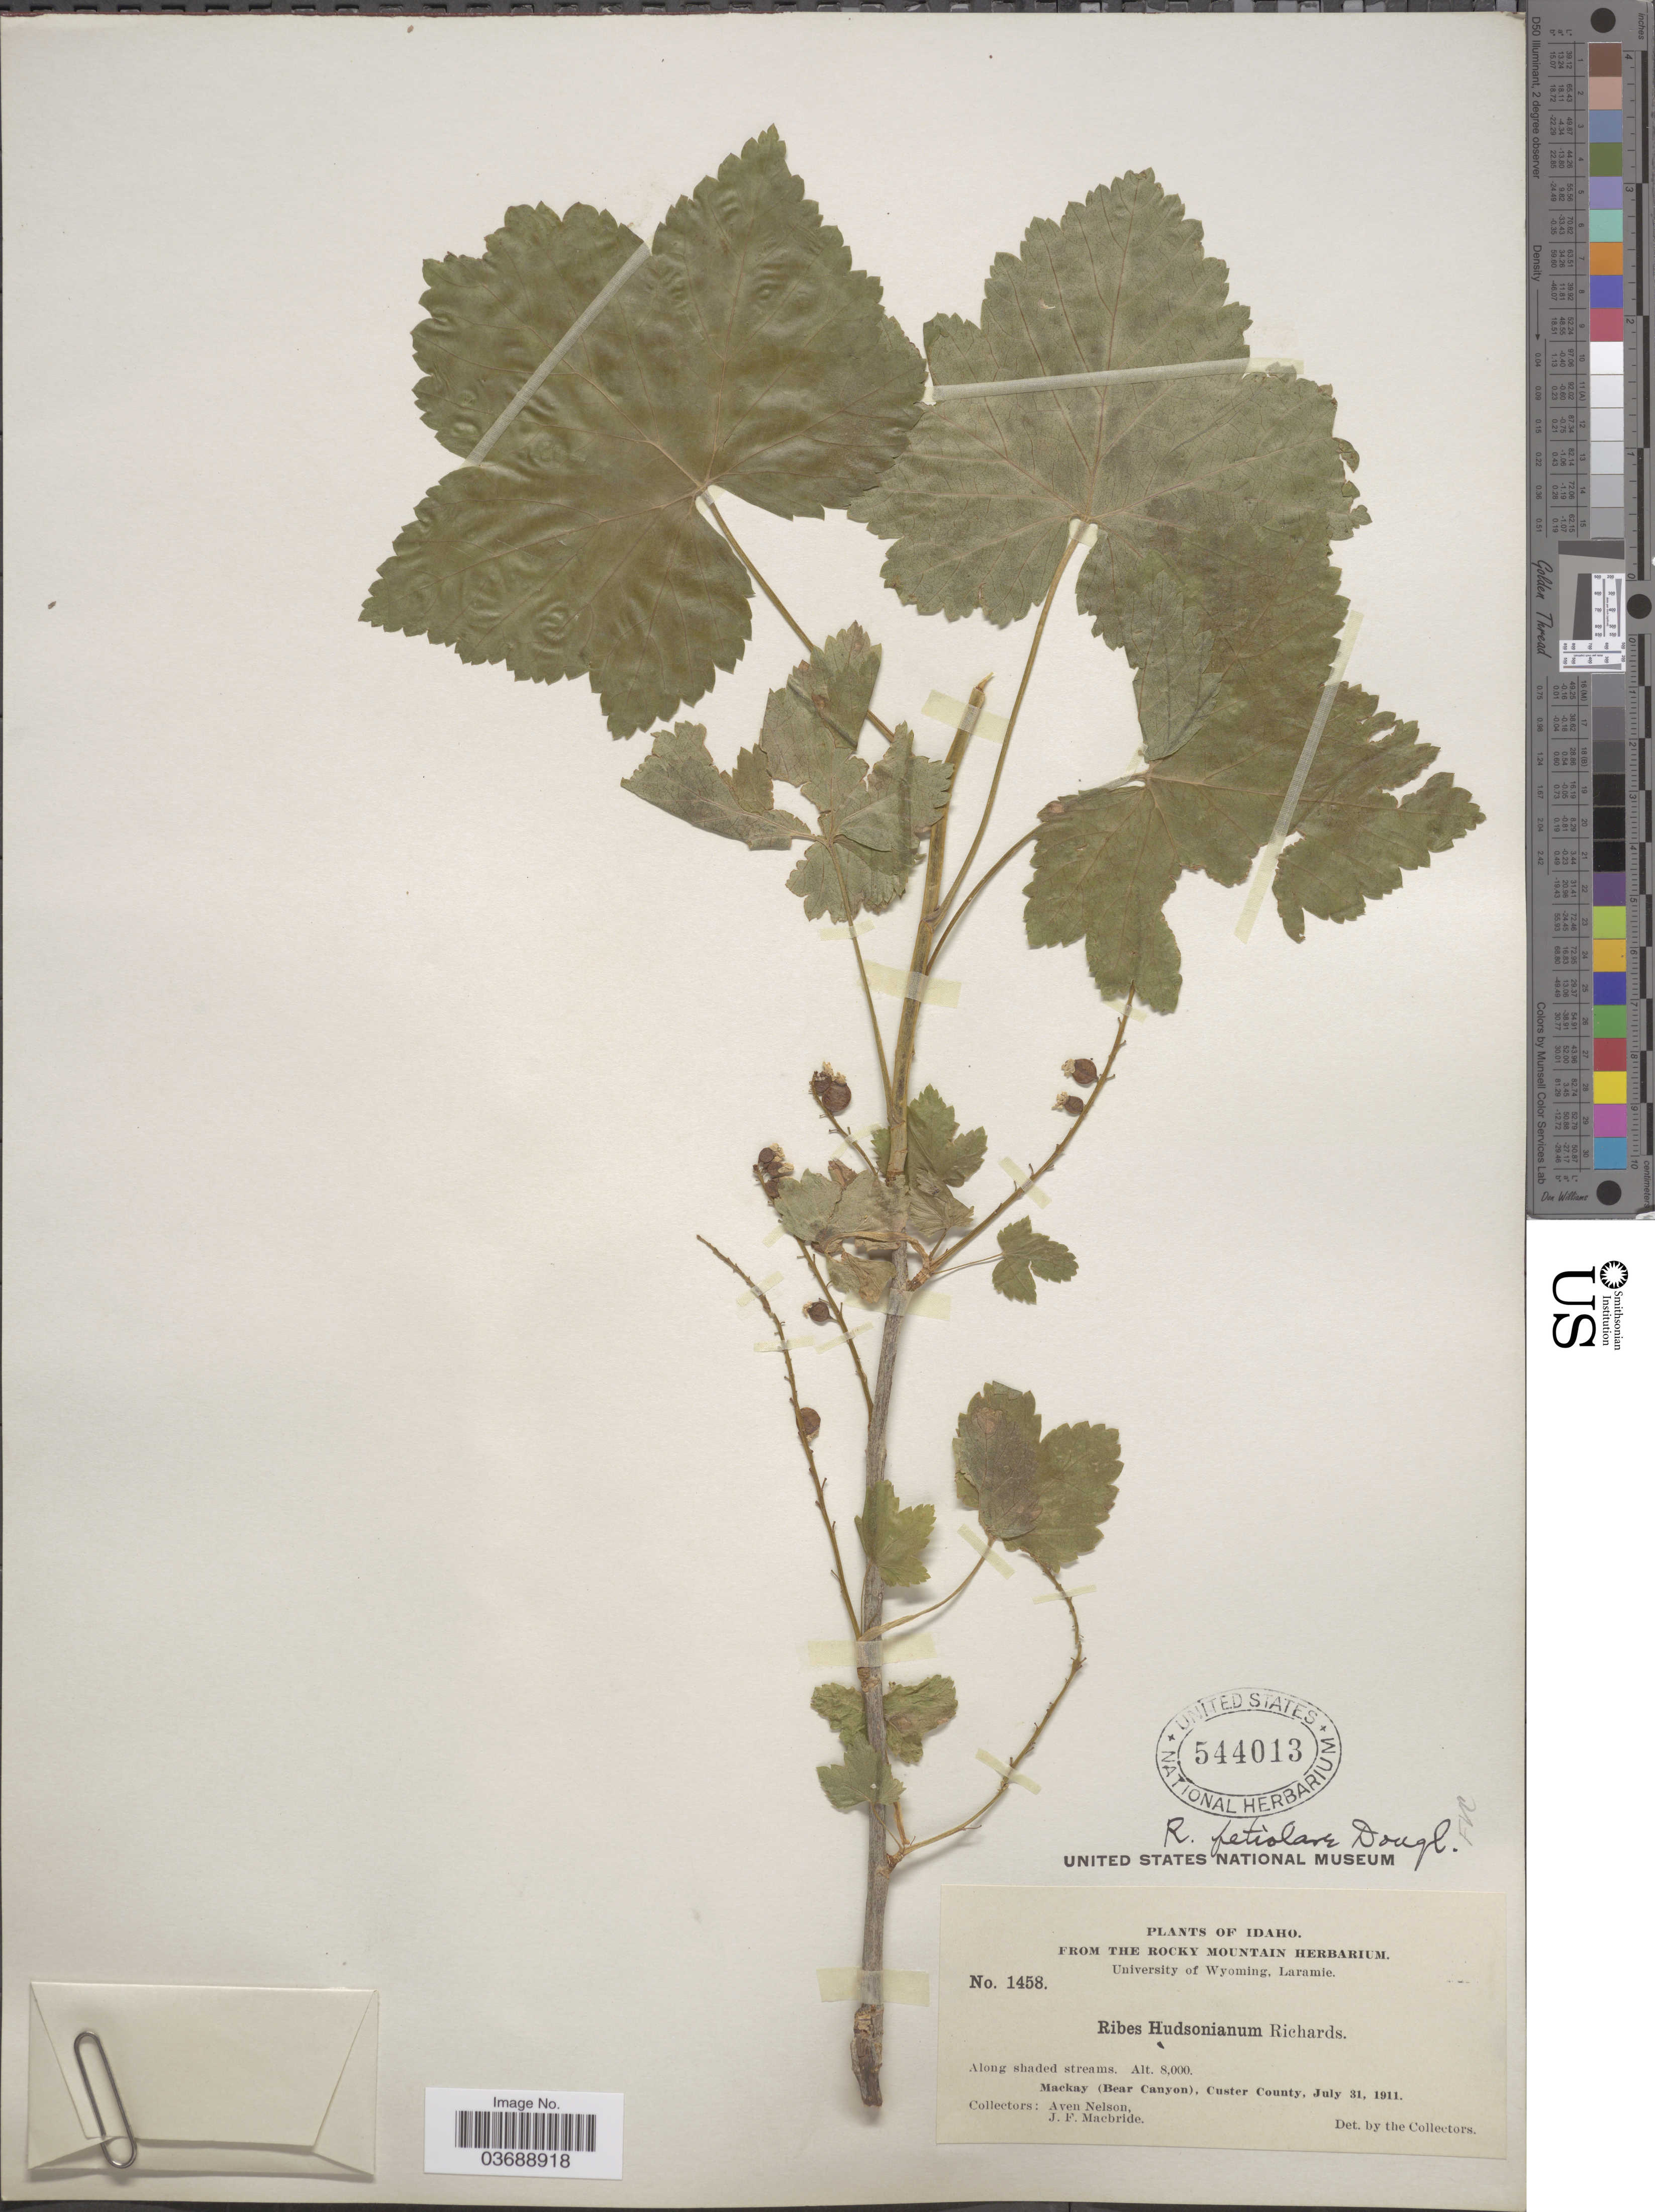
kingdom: Plantae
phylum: Tracheophyta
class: Magnoliopsida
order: Saxifragales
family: Grossulariaceae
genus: Ribes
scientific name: Ribes petiolare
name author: Douglas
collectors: A. Nelson & J. F. Macbride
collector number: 1458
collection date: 1911-07-31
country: United States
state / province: Idaho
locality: Mackay (Bear Canyon), Custer County.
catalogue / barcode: US 544013